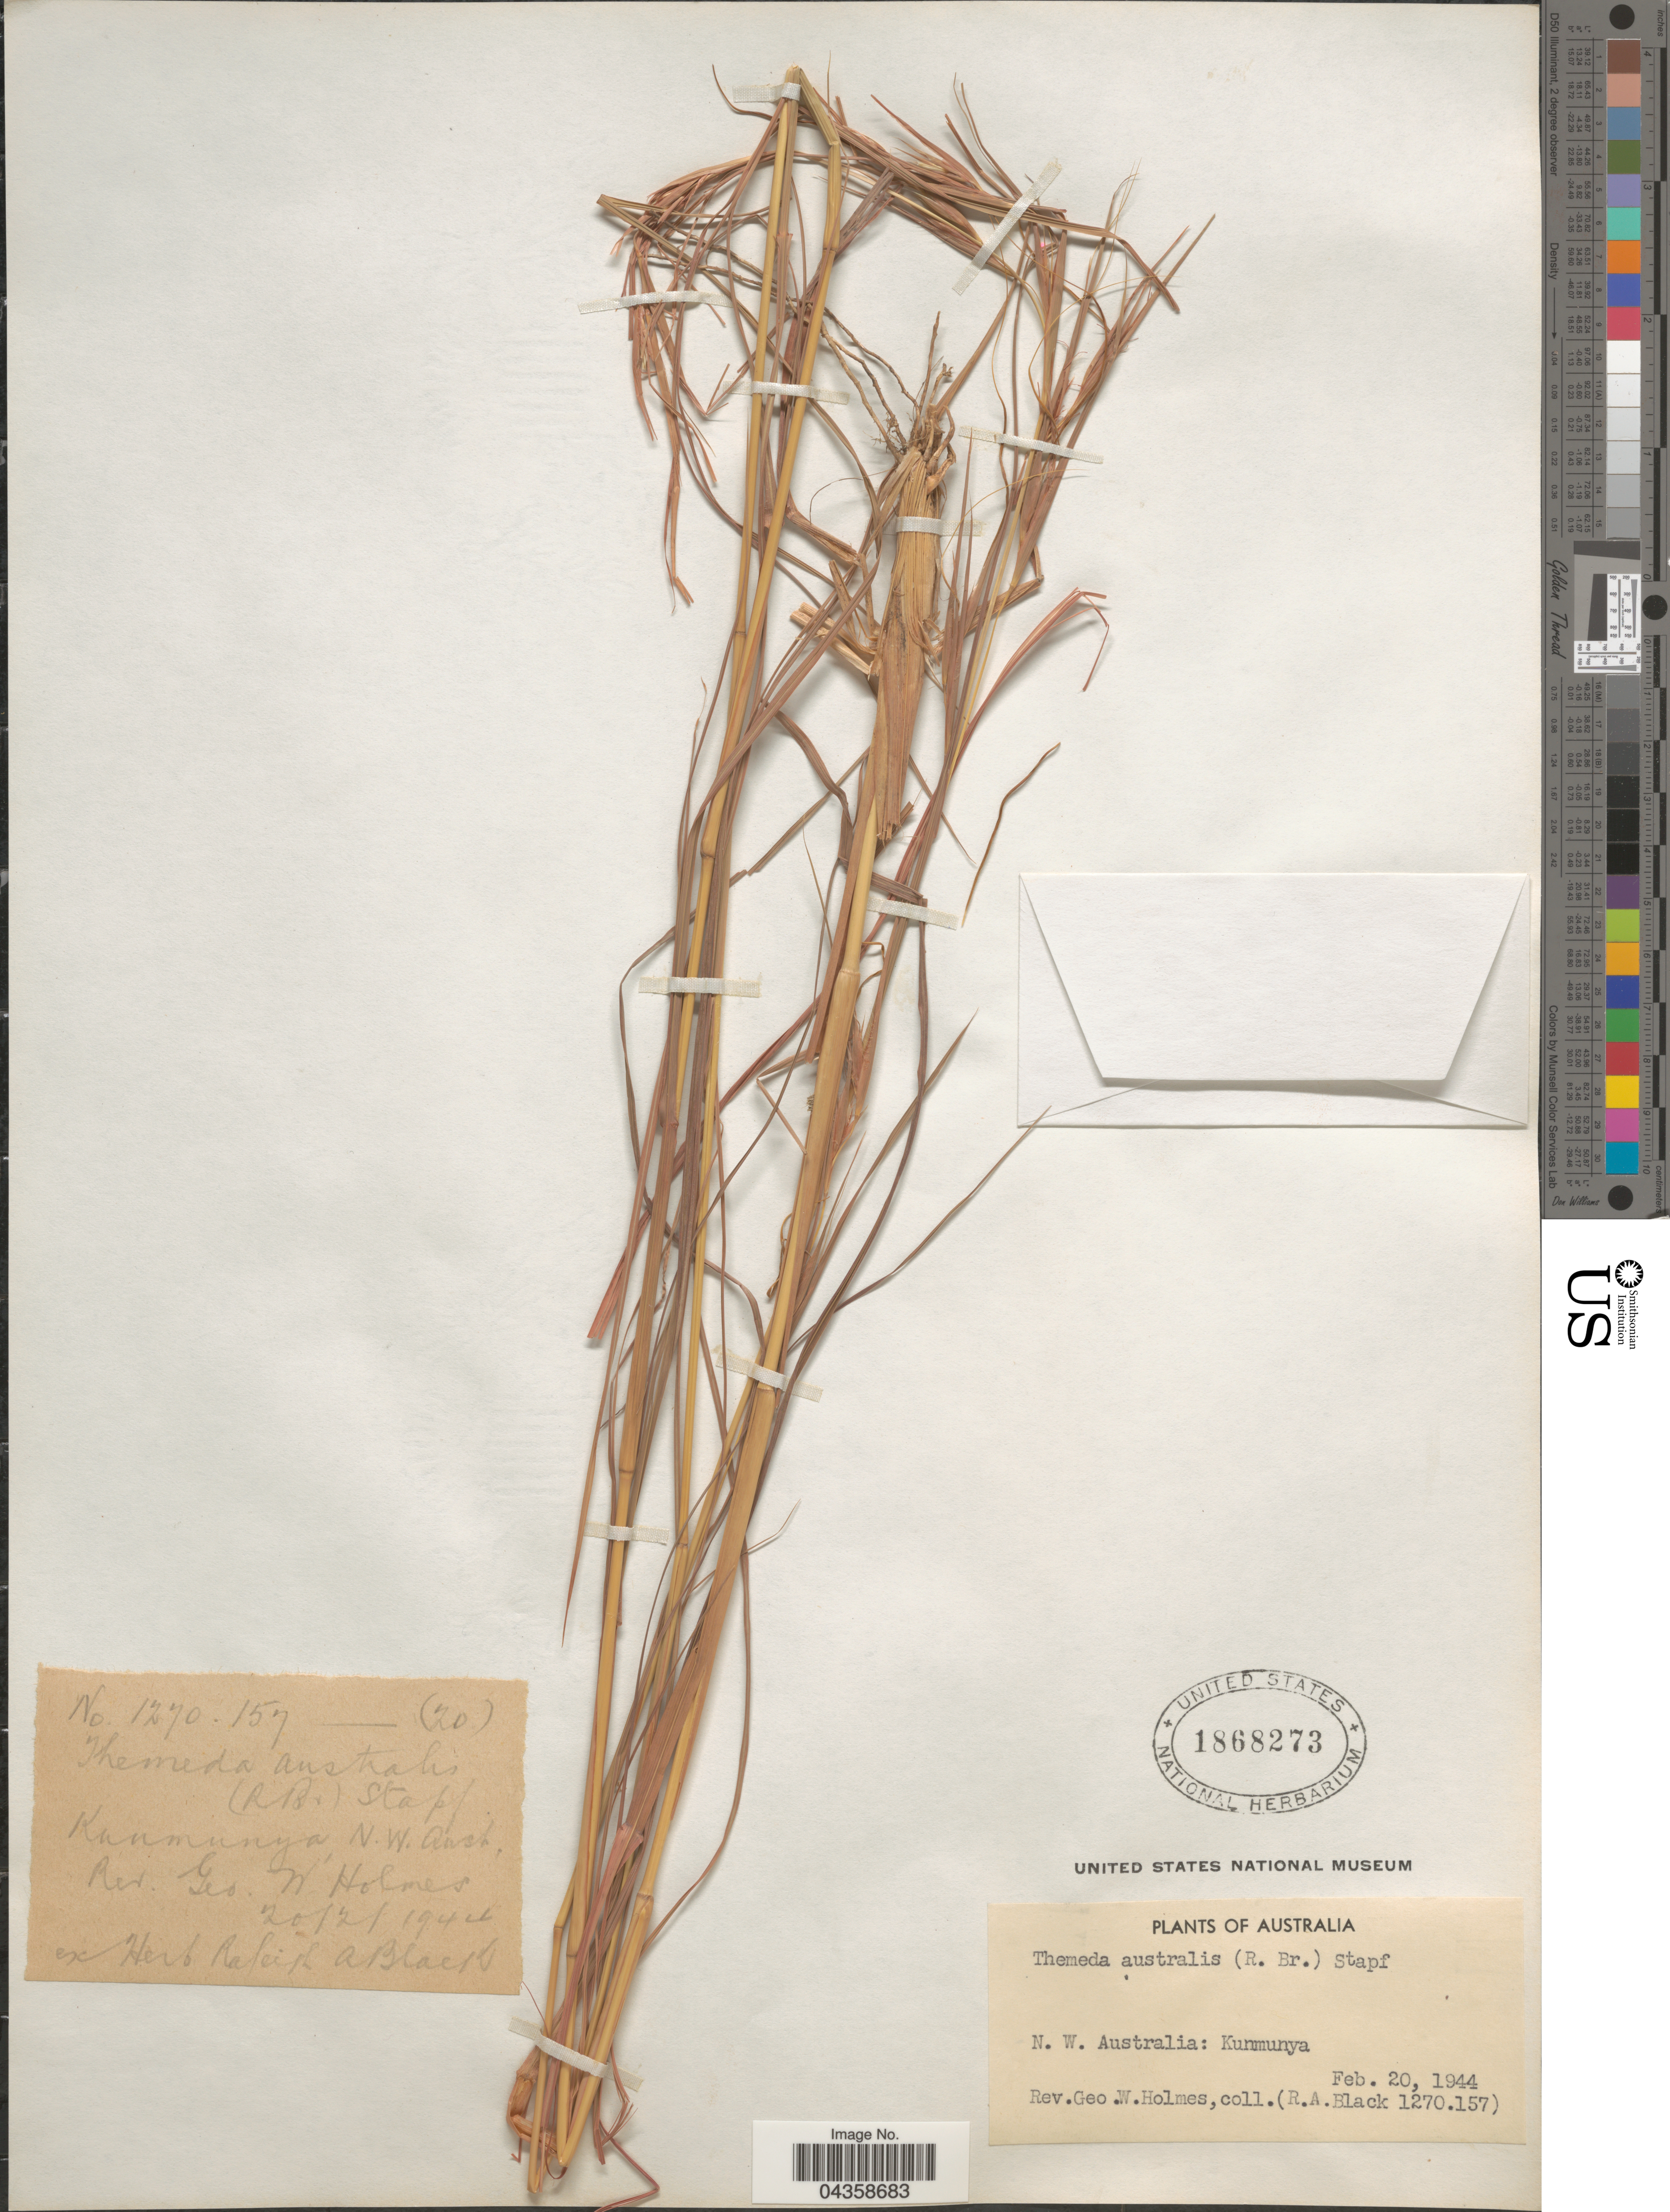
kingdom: Plantae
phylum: Tracheophyta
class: Liliopsida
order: Poales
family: Poaceae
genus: Themeda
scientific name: Themeda triandra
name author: Forssk.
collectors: G. Holmes & R. A. Black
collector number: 1270.157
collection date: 1944-02-20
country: Australia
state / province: Western Australia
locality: N.W. Australia: Kunmunya.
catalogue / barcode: US 1868273